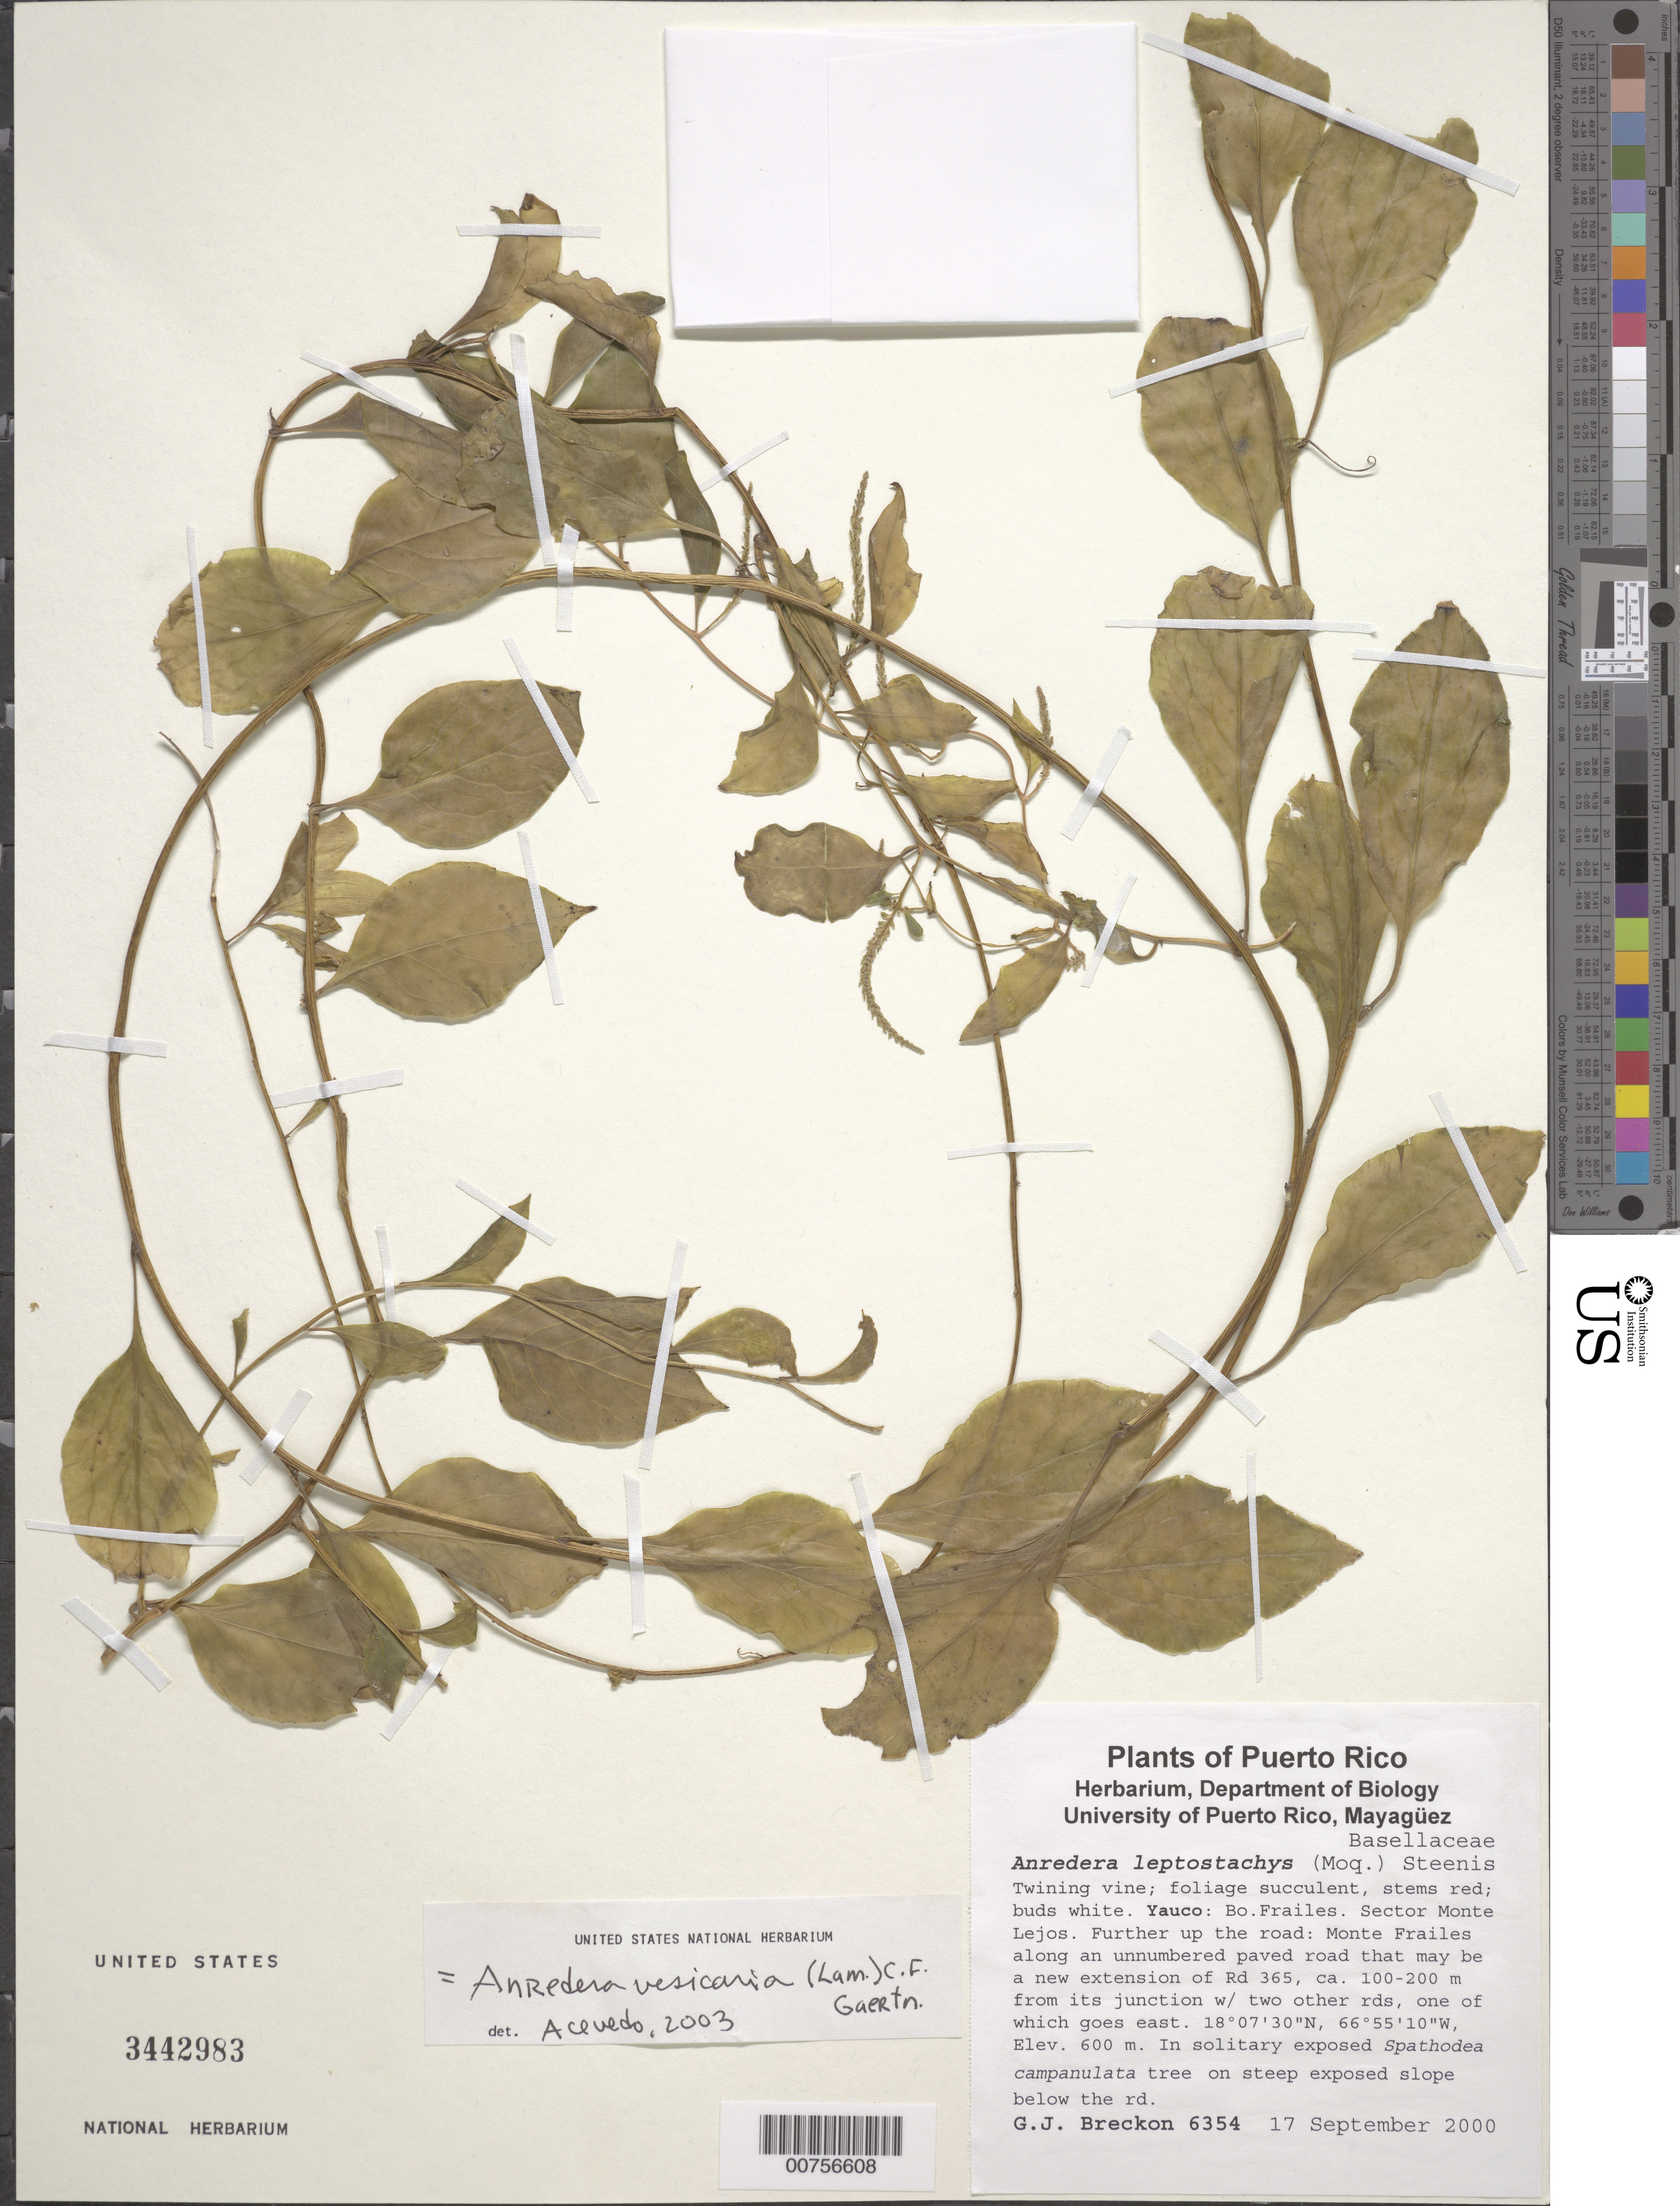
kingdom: Plantae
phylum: Tracheophyta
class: Magnoliopsida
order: Caryophyllales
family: Basellaceae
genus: Anredera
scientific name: Anredera vesicaria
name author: (Lam.) C.F. Gaertn.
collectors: G. J. Breckon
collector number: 6354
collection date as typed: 17 Sep 2000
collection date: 2000-09-17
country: Puerto Rico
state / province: Yauco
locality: Yauco: Bo. Frailes. Sector Monte Lejos. Further up the road: Monte Frailes along an unnumbered paved road that may be a new extension of Rd 365, ca. 100-200 m from its junction with two other roads.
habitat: Solitary exposed Spathodea campanulata tree on steep exposed slope below the road.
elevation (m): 600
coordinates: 18.125, -66.91944444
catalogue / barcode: US 3442983